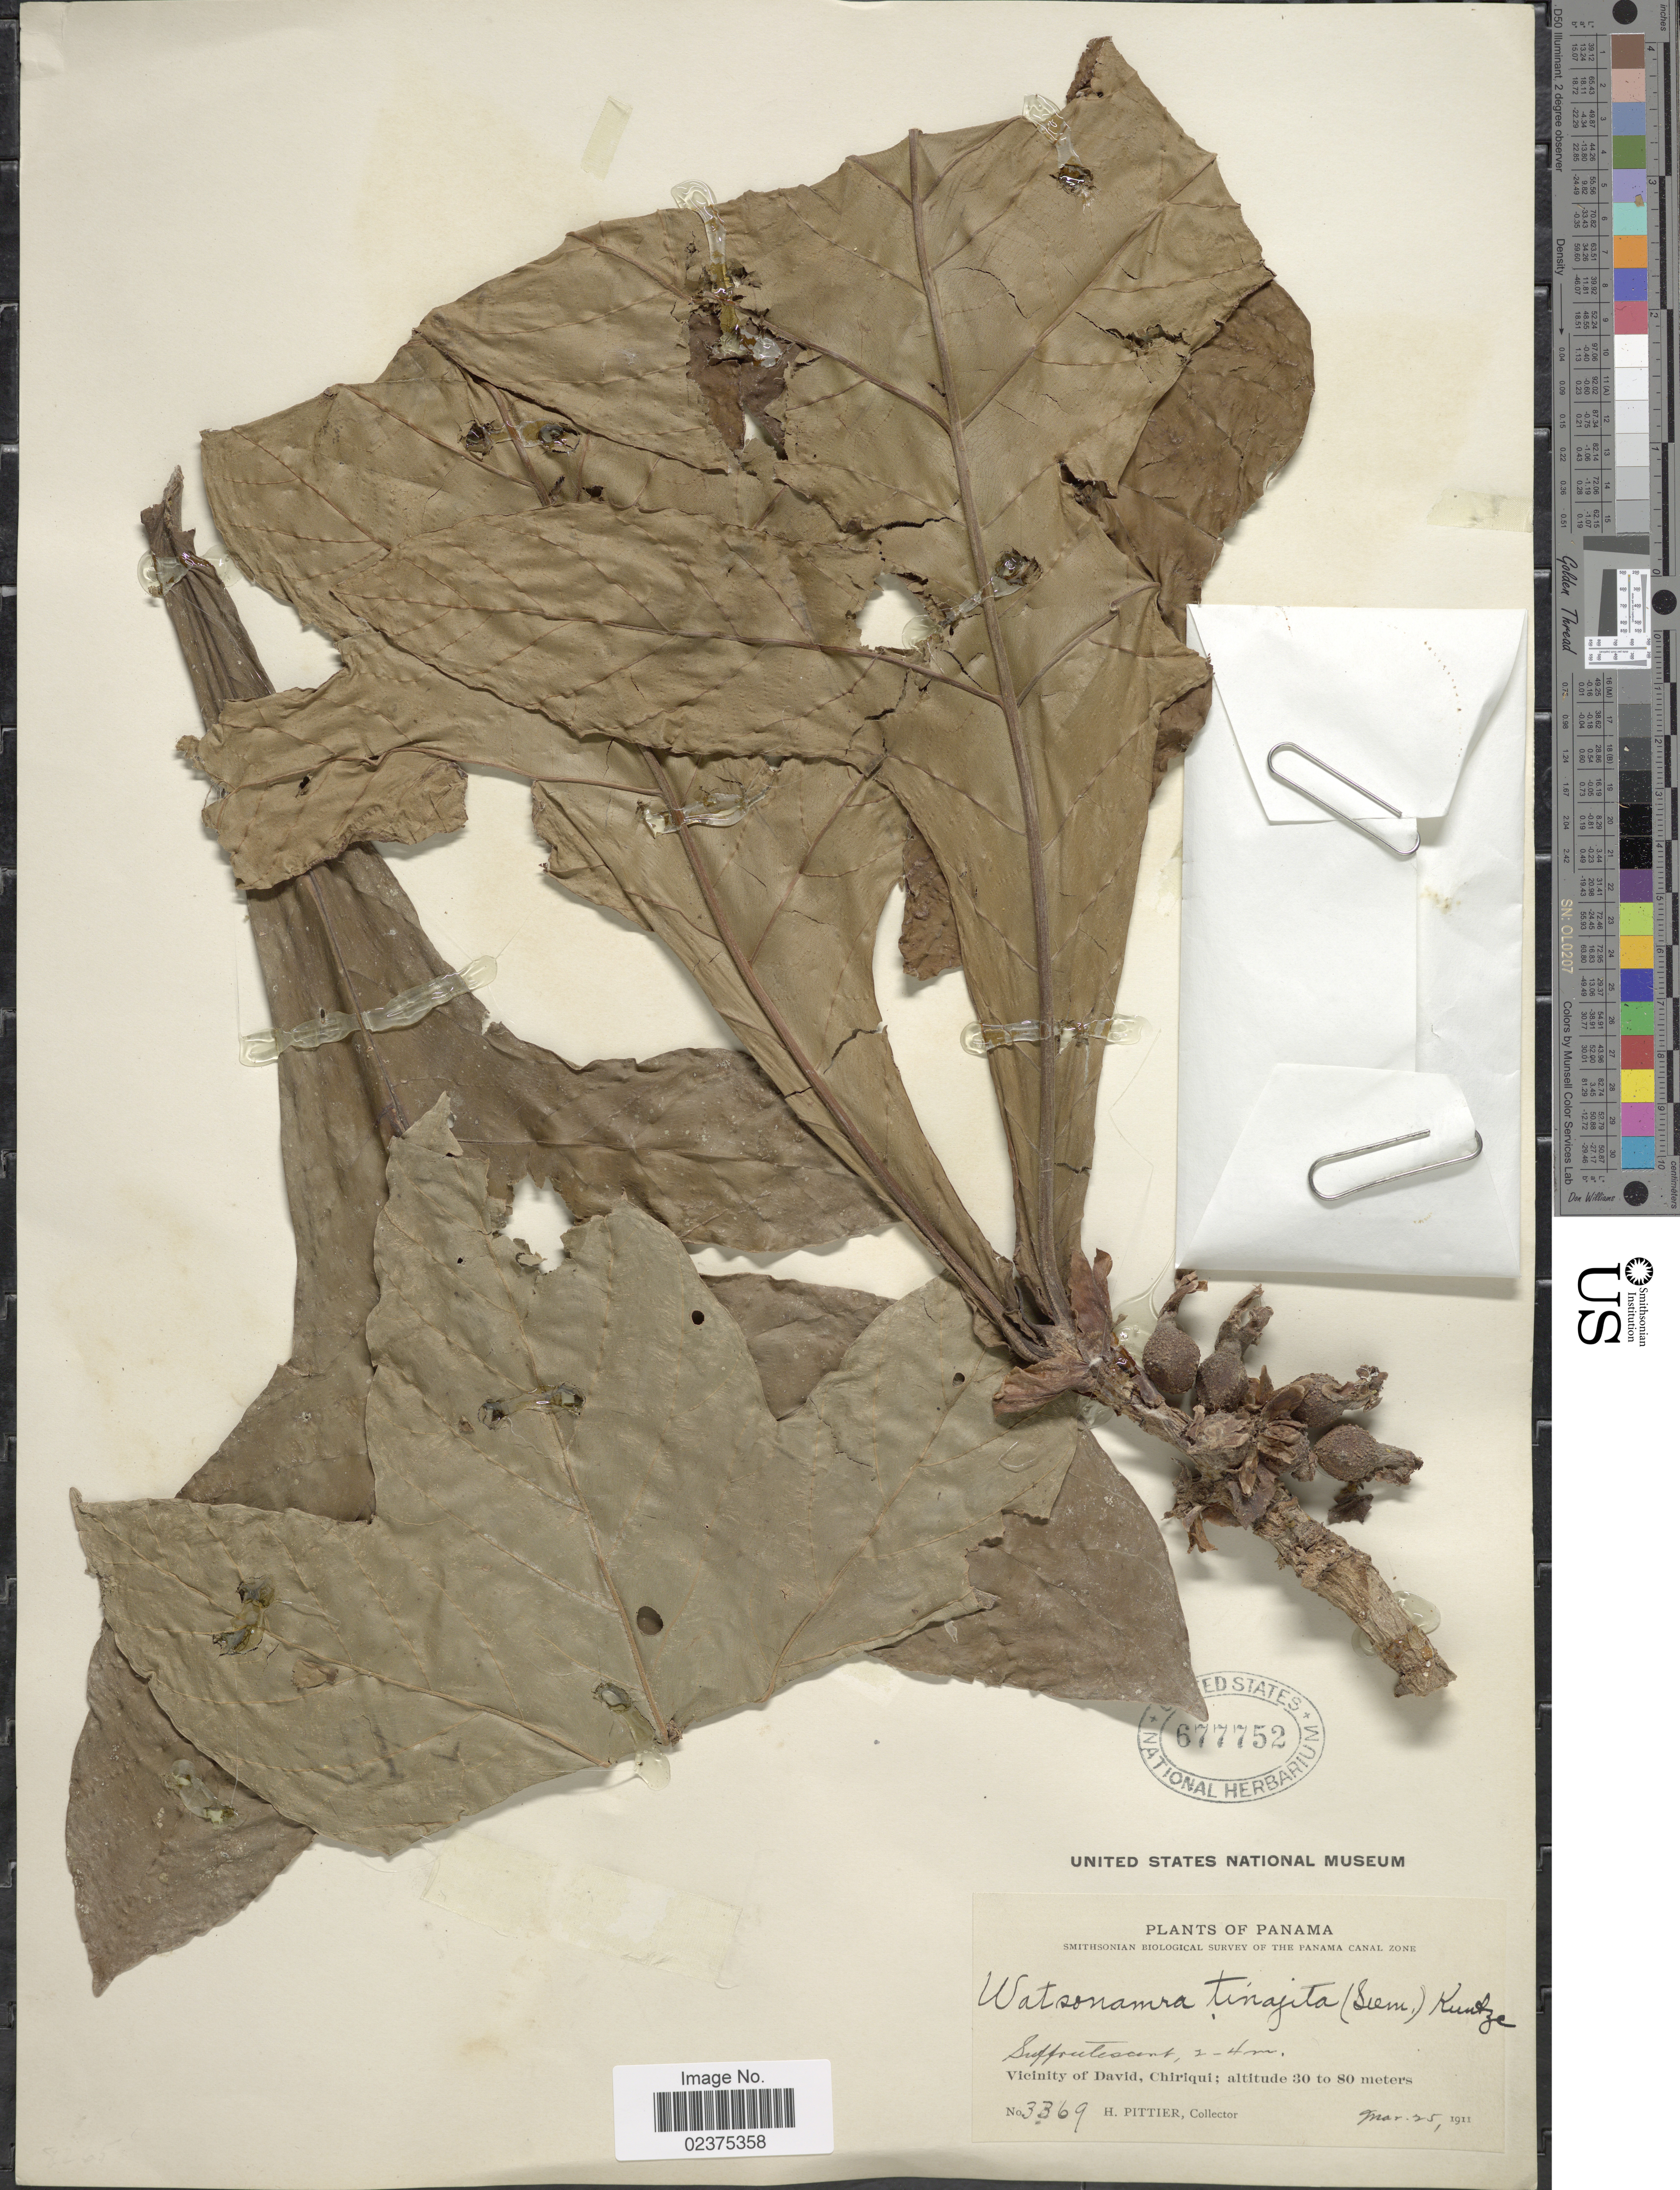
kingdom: Plantae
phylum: Tracheophyta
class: Magnoliopsida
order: Gentianales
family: Rubiaceae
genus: Pentagonia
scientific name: Pentagonia tinajita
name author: Seem.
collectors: H. F. Pittier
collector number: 3369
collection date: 1911-03-25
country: Panama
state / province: Chiriqui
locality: Vicinity of David, Chiriqui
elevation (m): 30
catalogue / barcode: US 677752